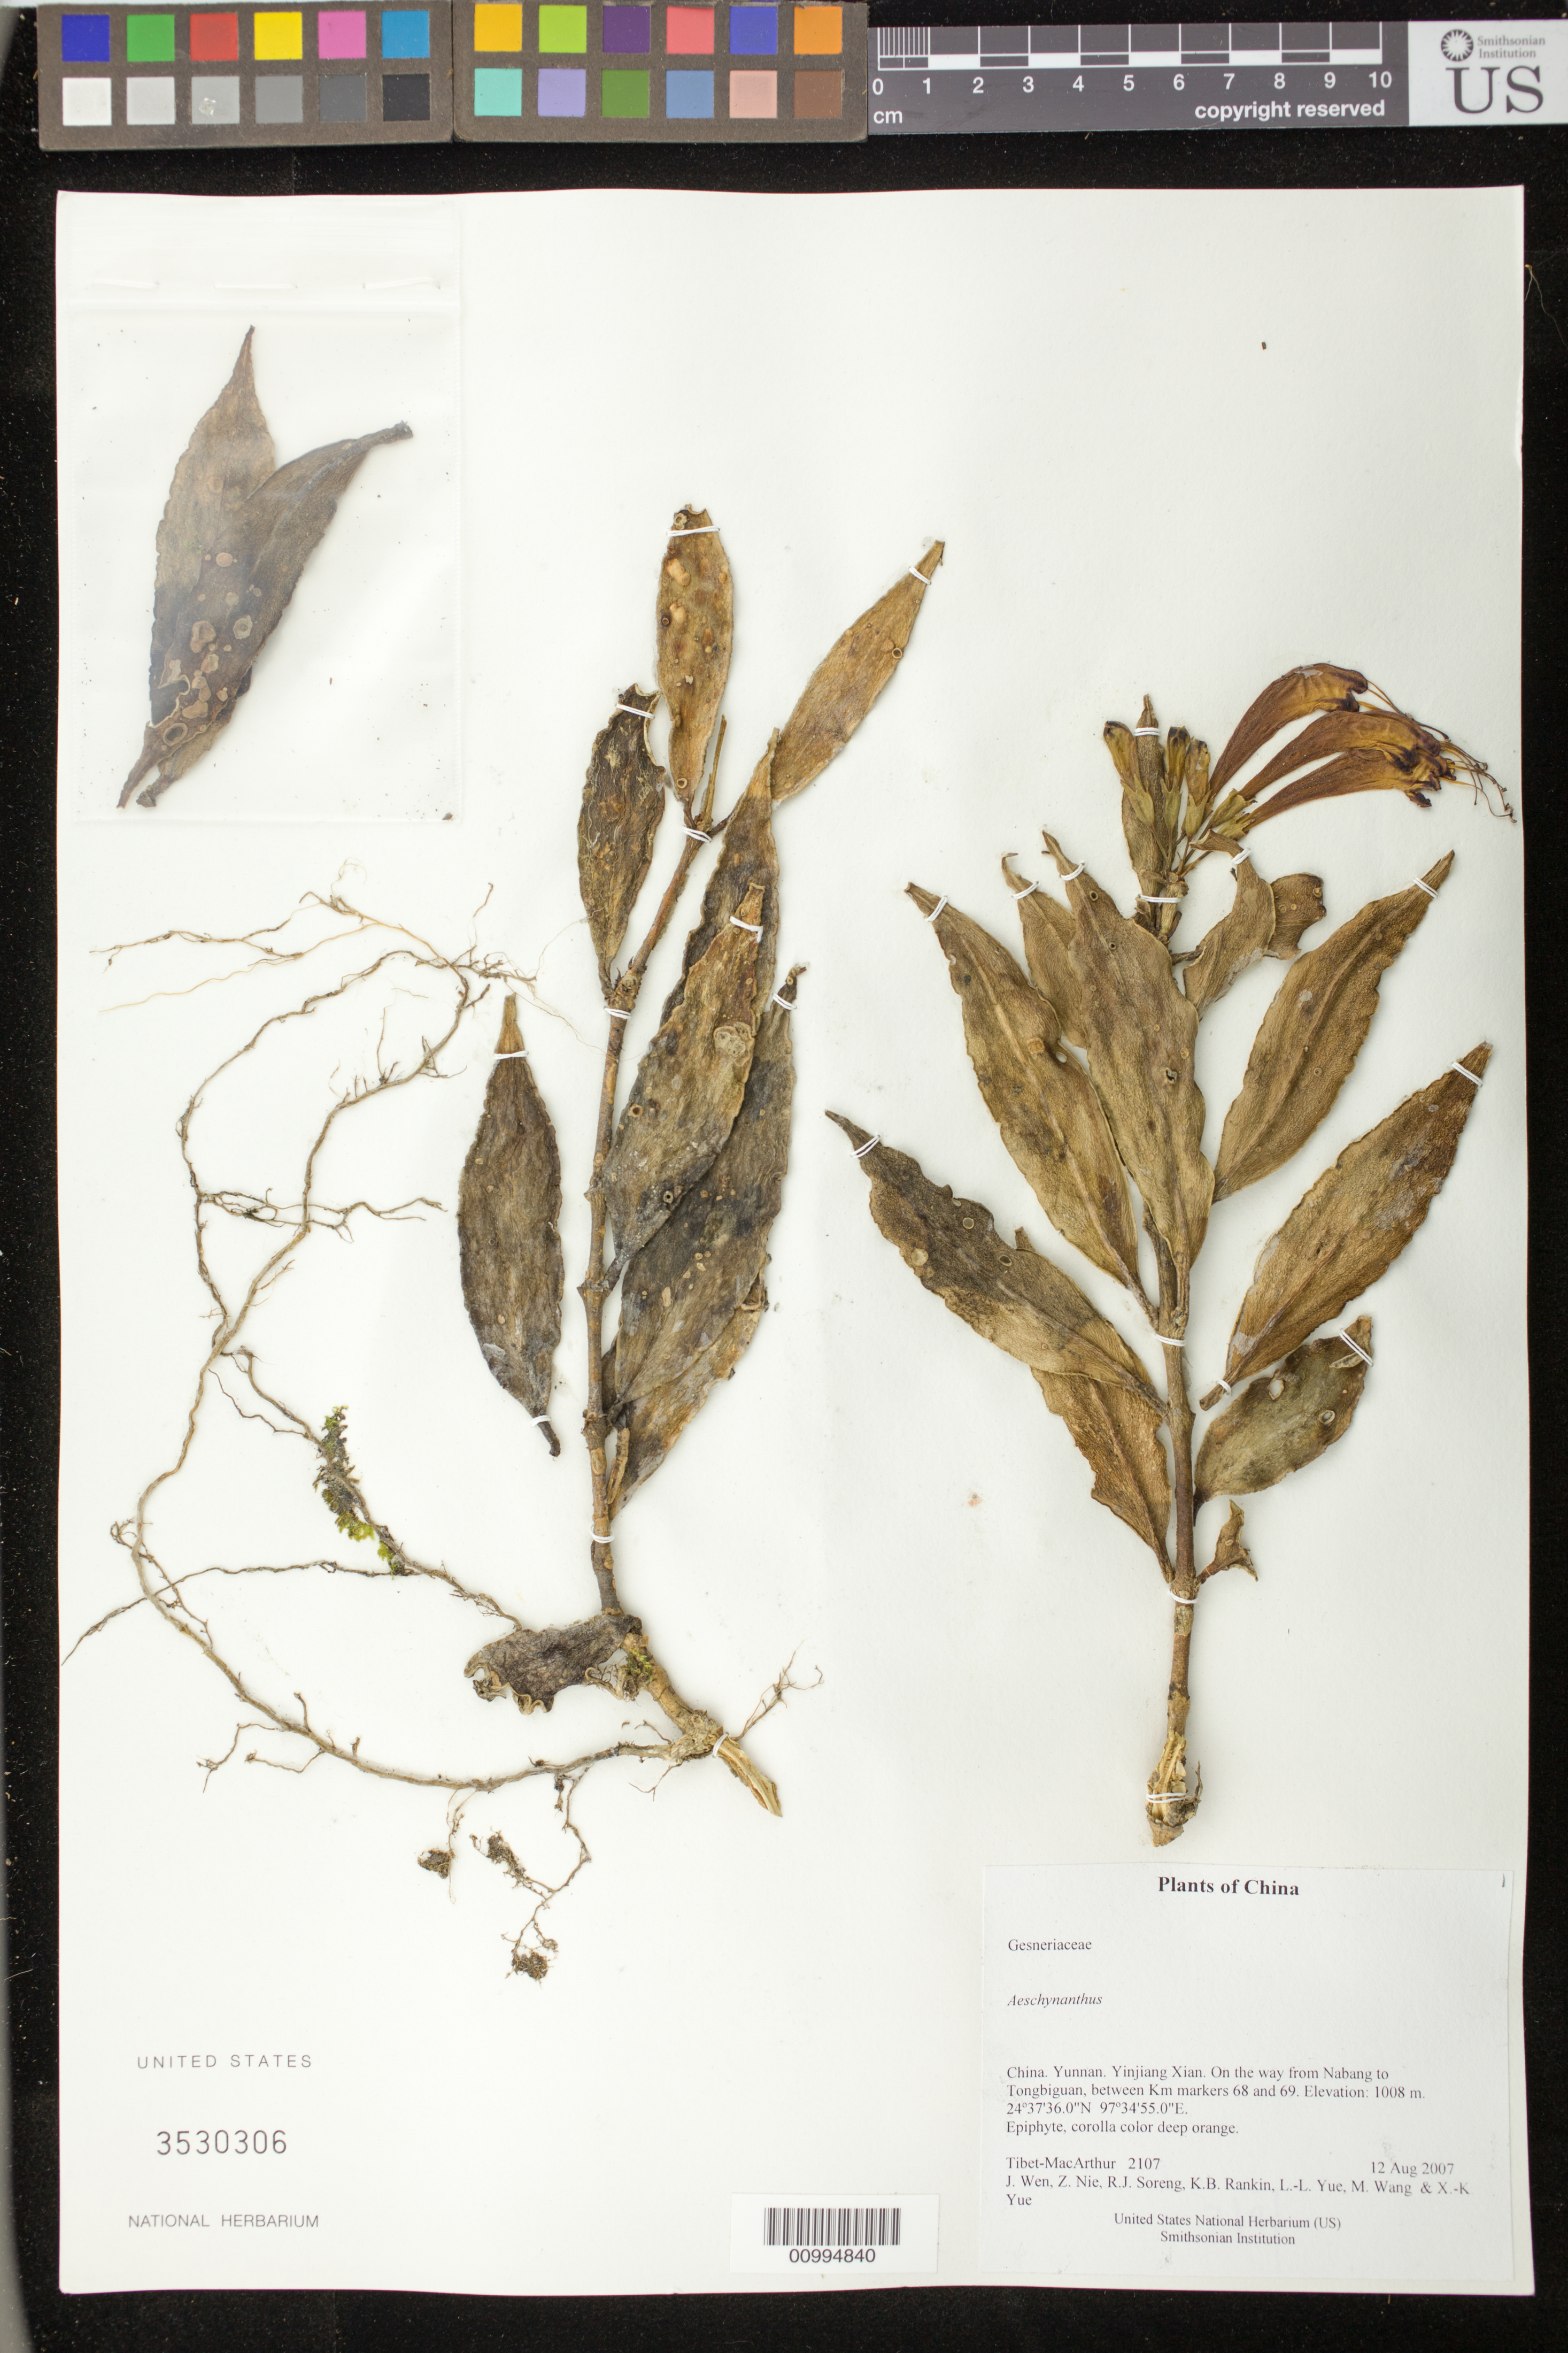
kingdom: Plantae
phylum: Tracheophyta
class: Magnoliopsida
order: Lamiales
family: Gesneriaceae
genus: Aeschynanthus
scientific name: Aeschynanthus sp.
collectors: Tibet-MacArthur, J. Wen, Z. Nie, R. J. Soreng, K. Rankin, L. Yue, M. Wang & X. Yue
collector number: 2107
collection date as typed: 12 Aug 2007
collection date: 2007-08-12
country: China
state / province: Yunnan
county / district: Yinjiang Xian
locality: On the way from Nabang to Tongbiguan, between Km markers 68 and 69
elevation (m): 1008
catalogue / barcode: US 3530306